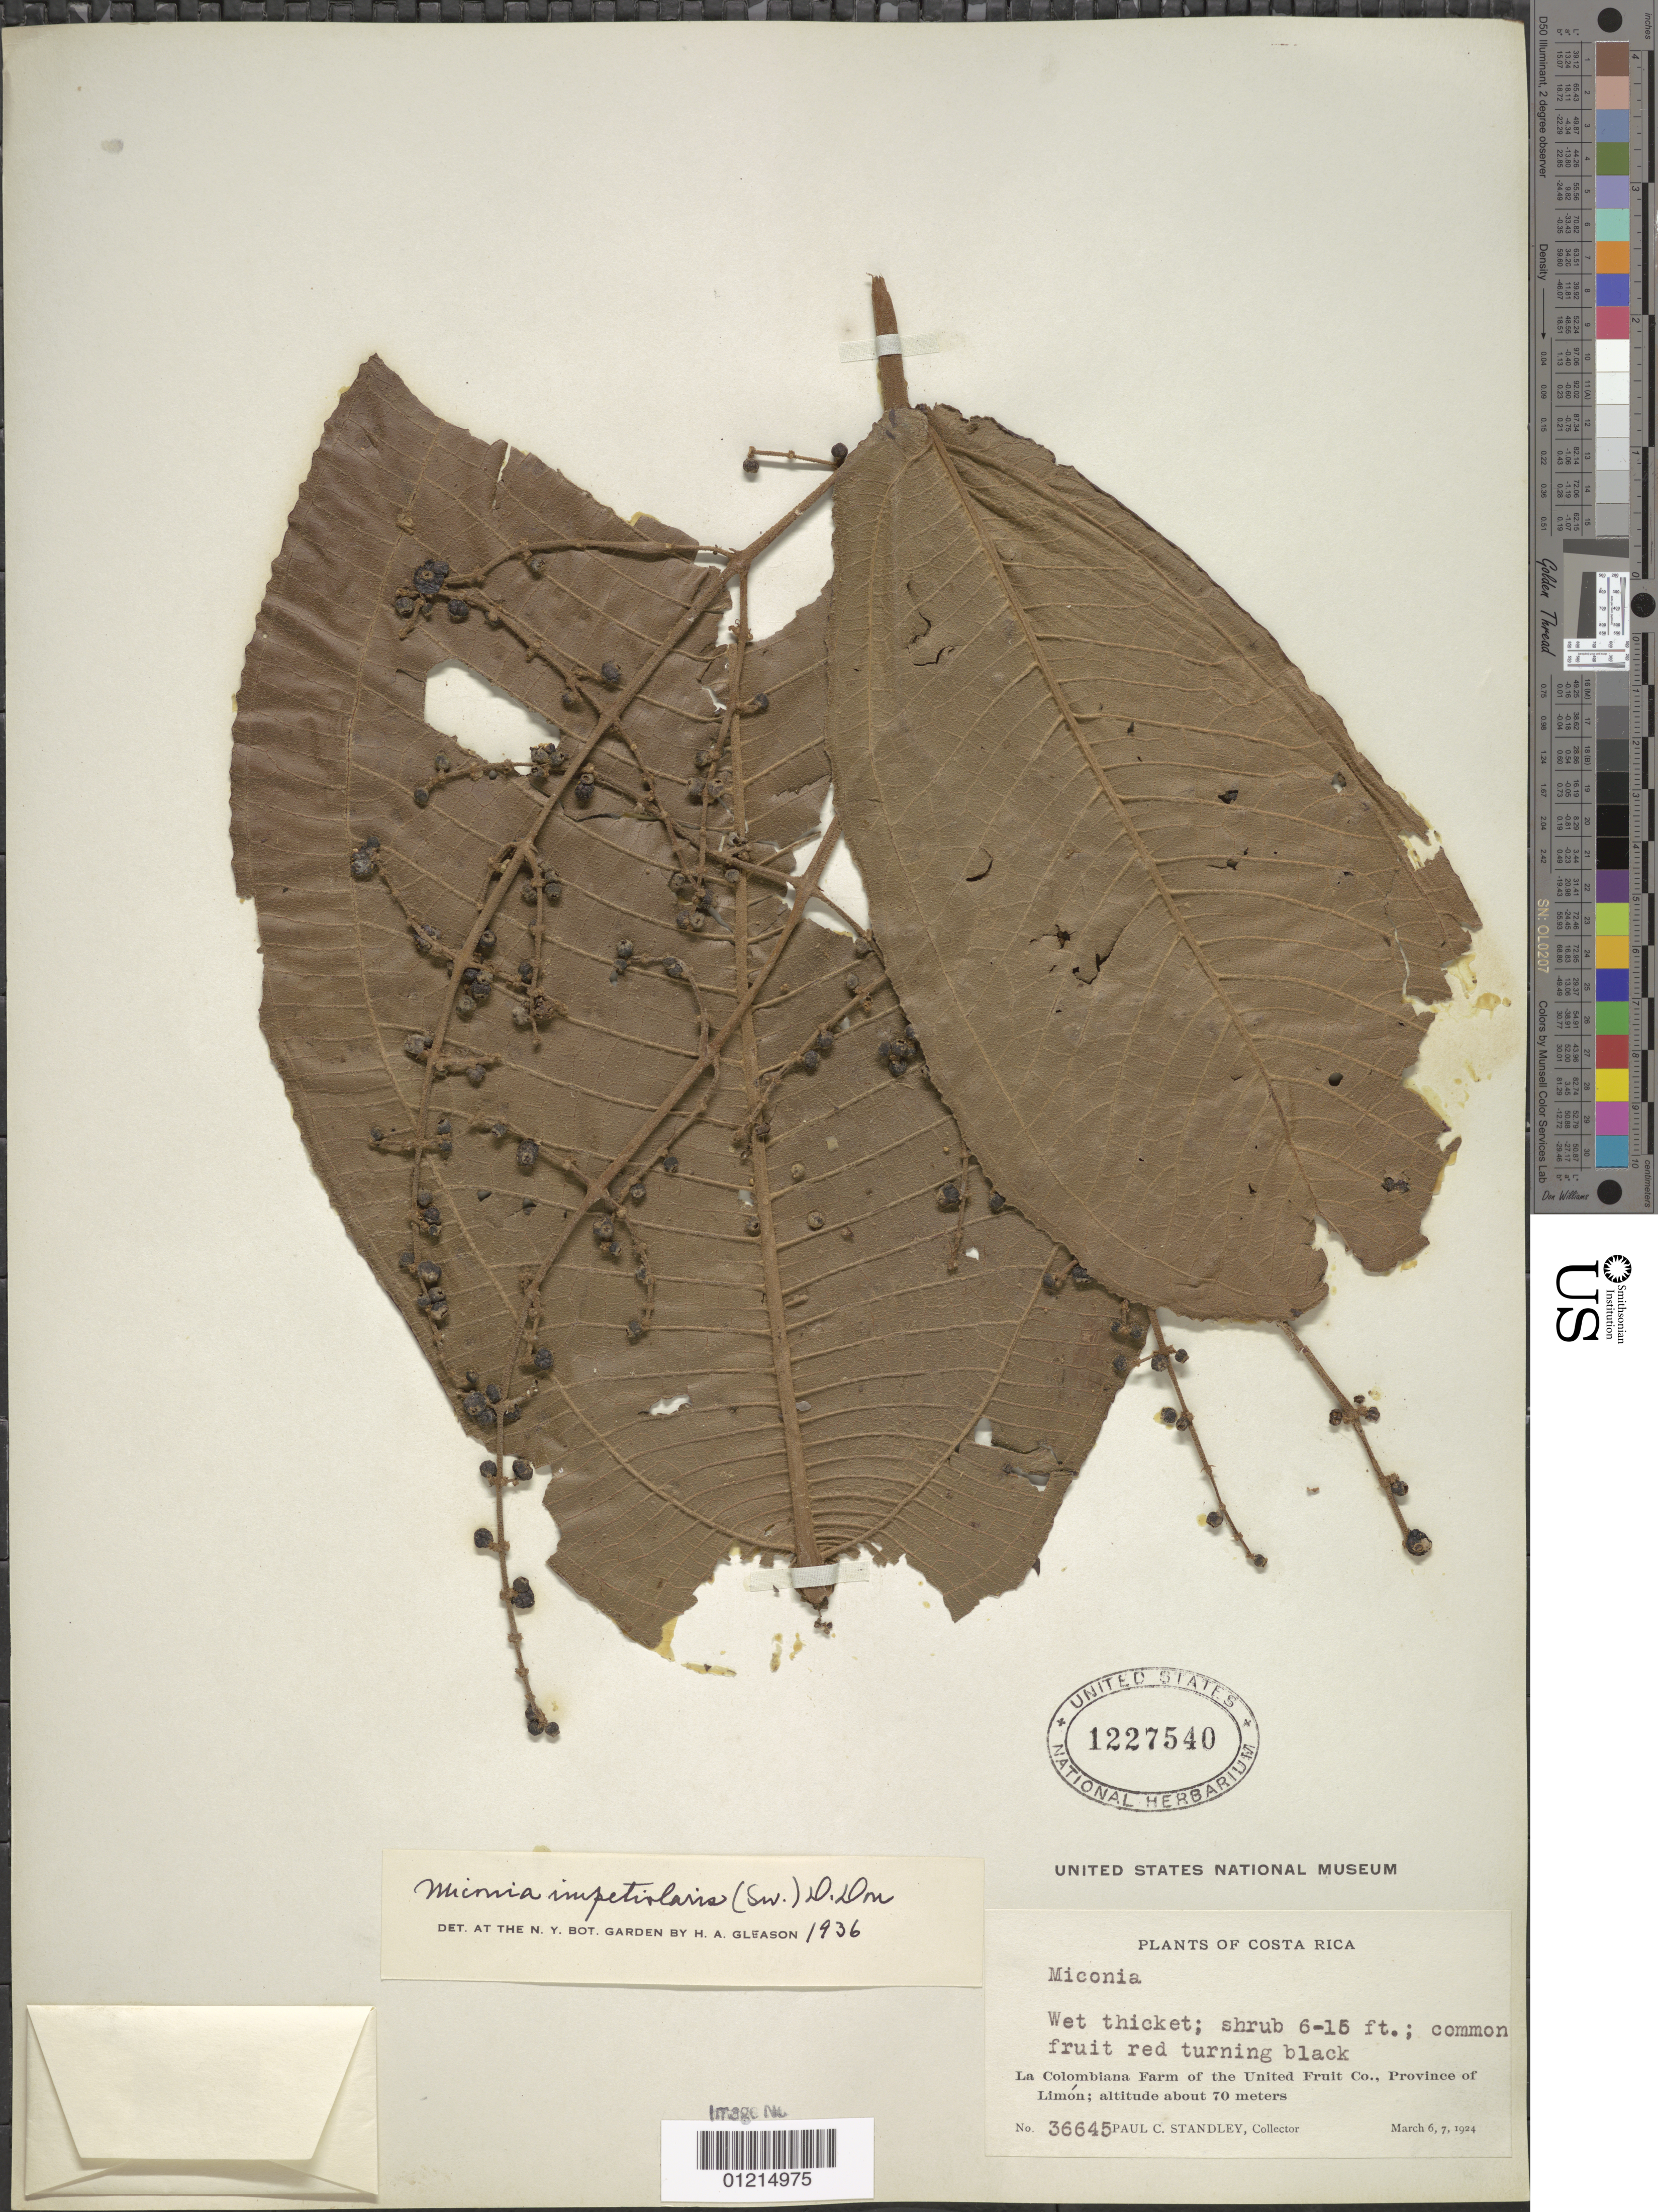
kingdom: Plantae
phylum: Tracheophyta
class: Magnoliopsida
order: Myrtales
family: Melastomataceae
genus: Miconia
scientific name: Miconia impetiolaris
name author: (Sw.) D. Don ex DC.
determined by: Gleason, H. A.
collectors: P. C. Standley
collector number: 36645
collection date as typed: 06 Mar 1924 and 07 Mar 1924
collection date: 1924-03-06,1924-03-07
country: Costa Rica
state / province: Limón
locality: La Colombiana Farm of the United Fruit Co.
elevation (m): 70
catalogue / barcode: US 1227540